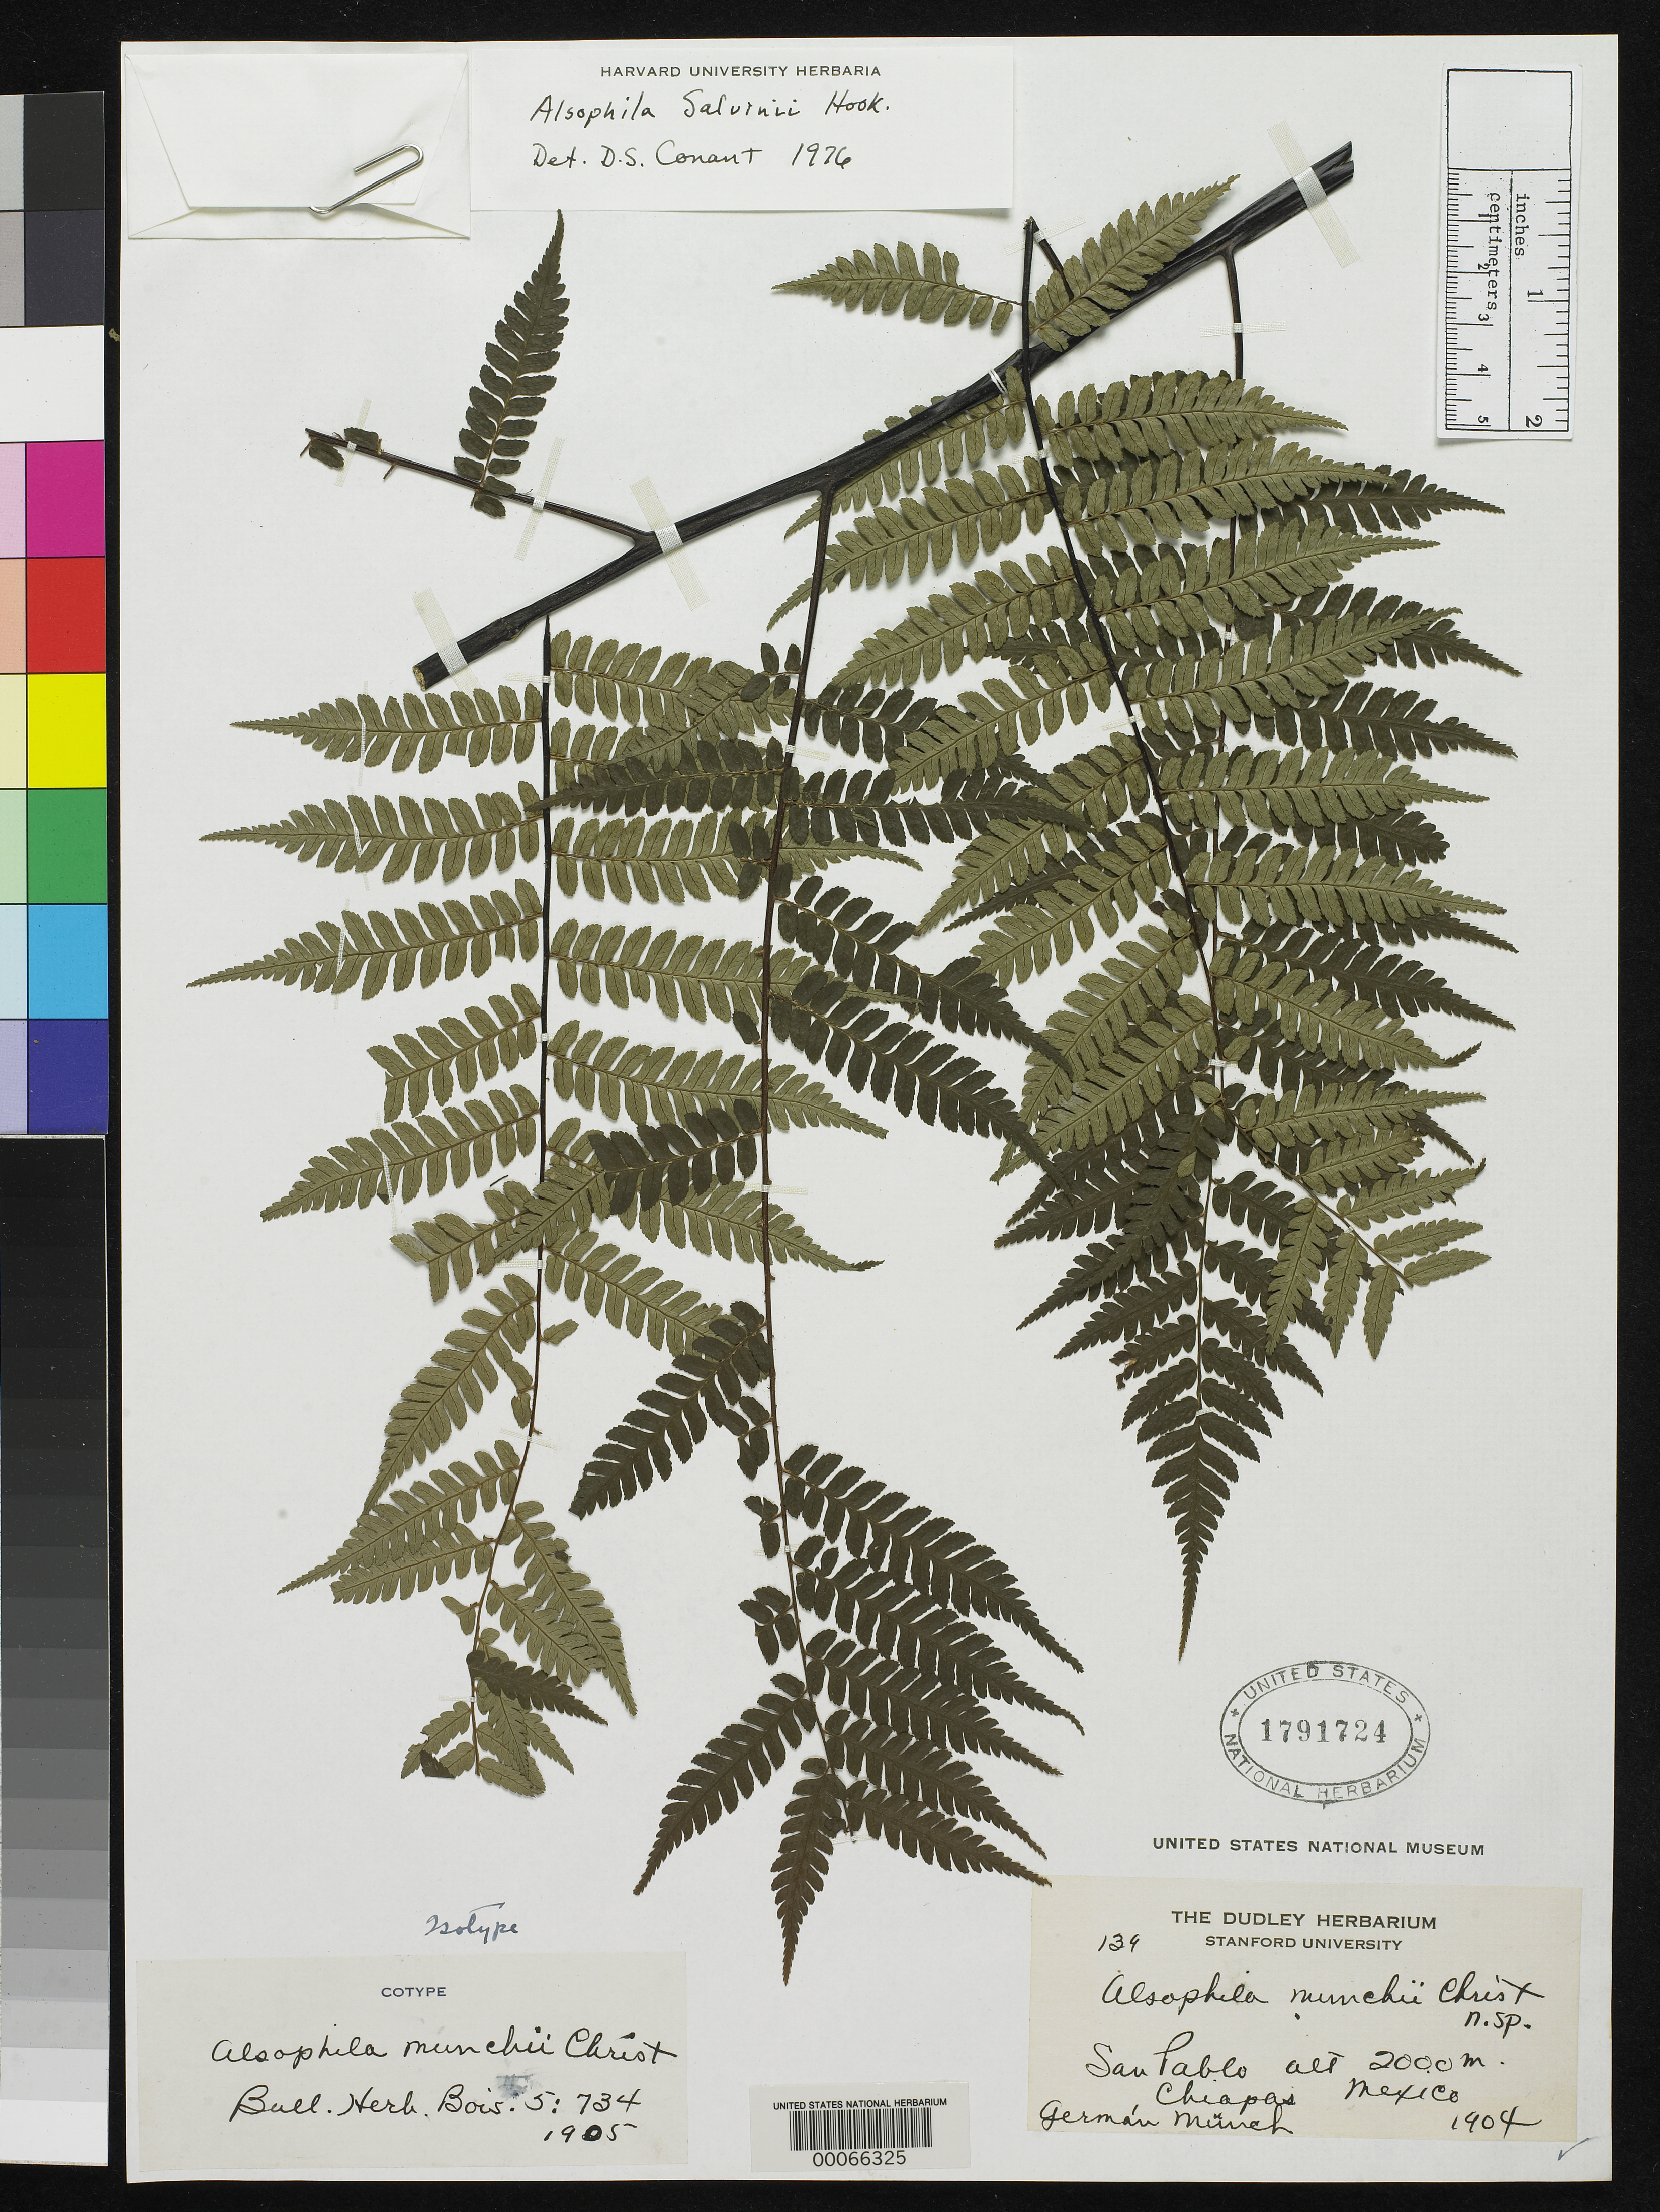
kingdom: Plantae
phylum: Tracheophyta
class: Polypodiopsida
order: Cyatheales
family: Cyatheaceae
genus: Alsophila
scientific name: Alsophila munchii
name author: Christ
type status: Type Collection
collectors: G. Munch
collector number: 139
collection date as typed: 1904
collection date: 1904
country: Mexico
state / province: Chiapas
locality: San Pablo.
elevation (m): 2000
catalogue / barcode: US 1791724